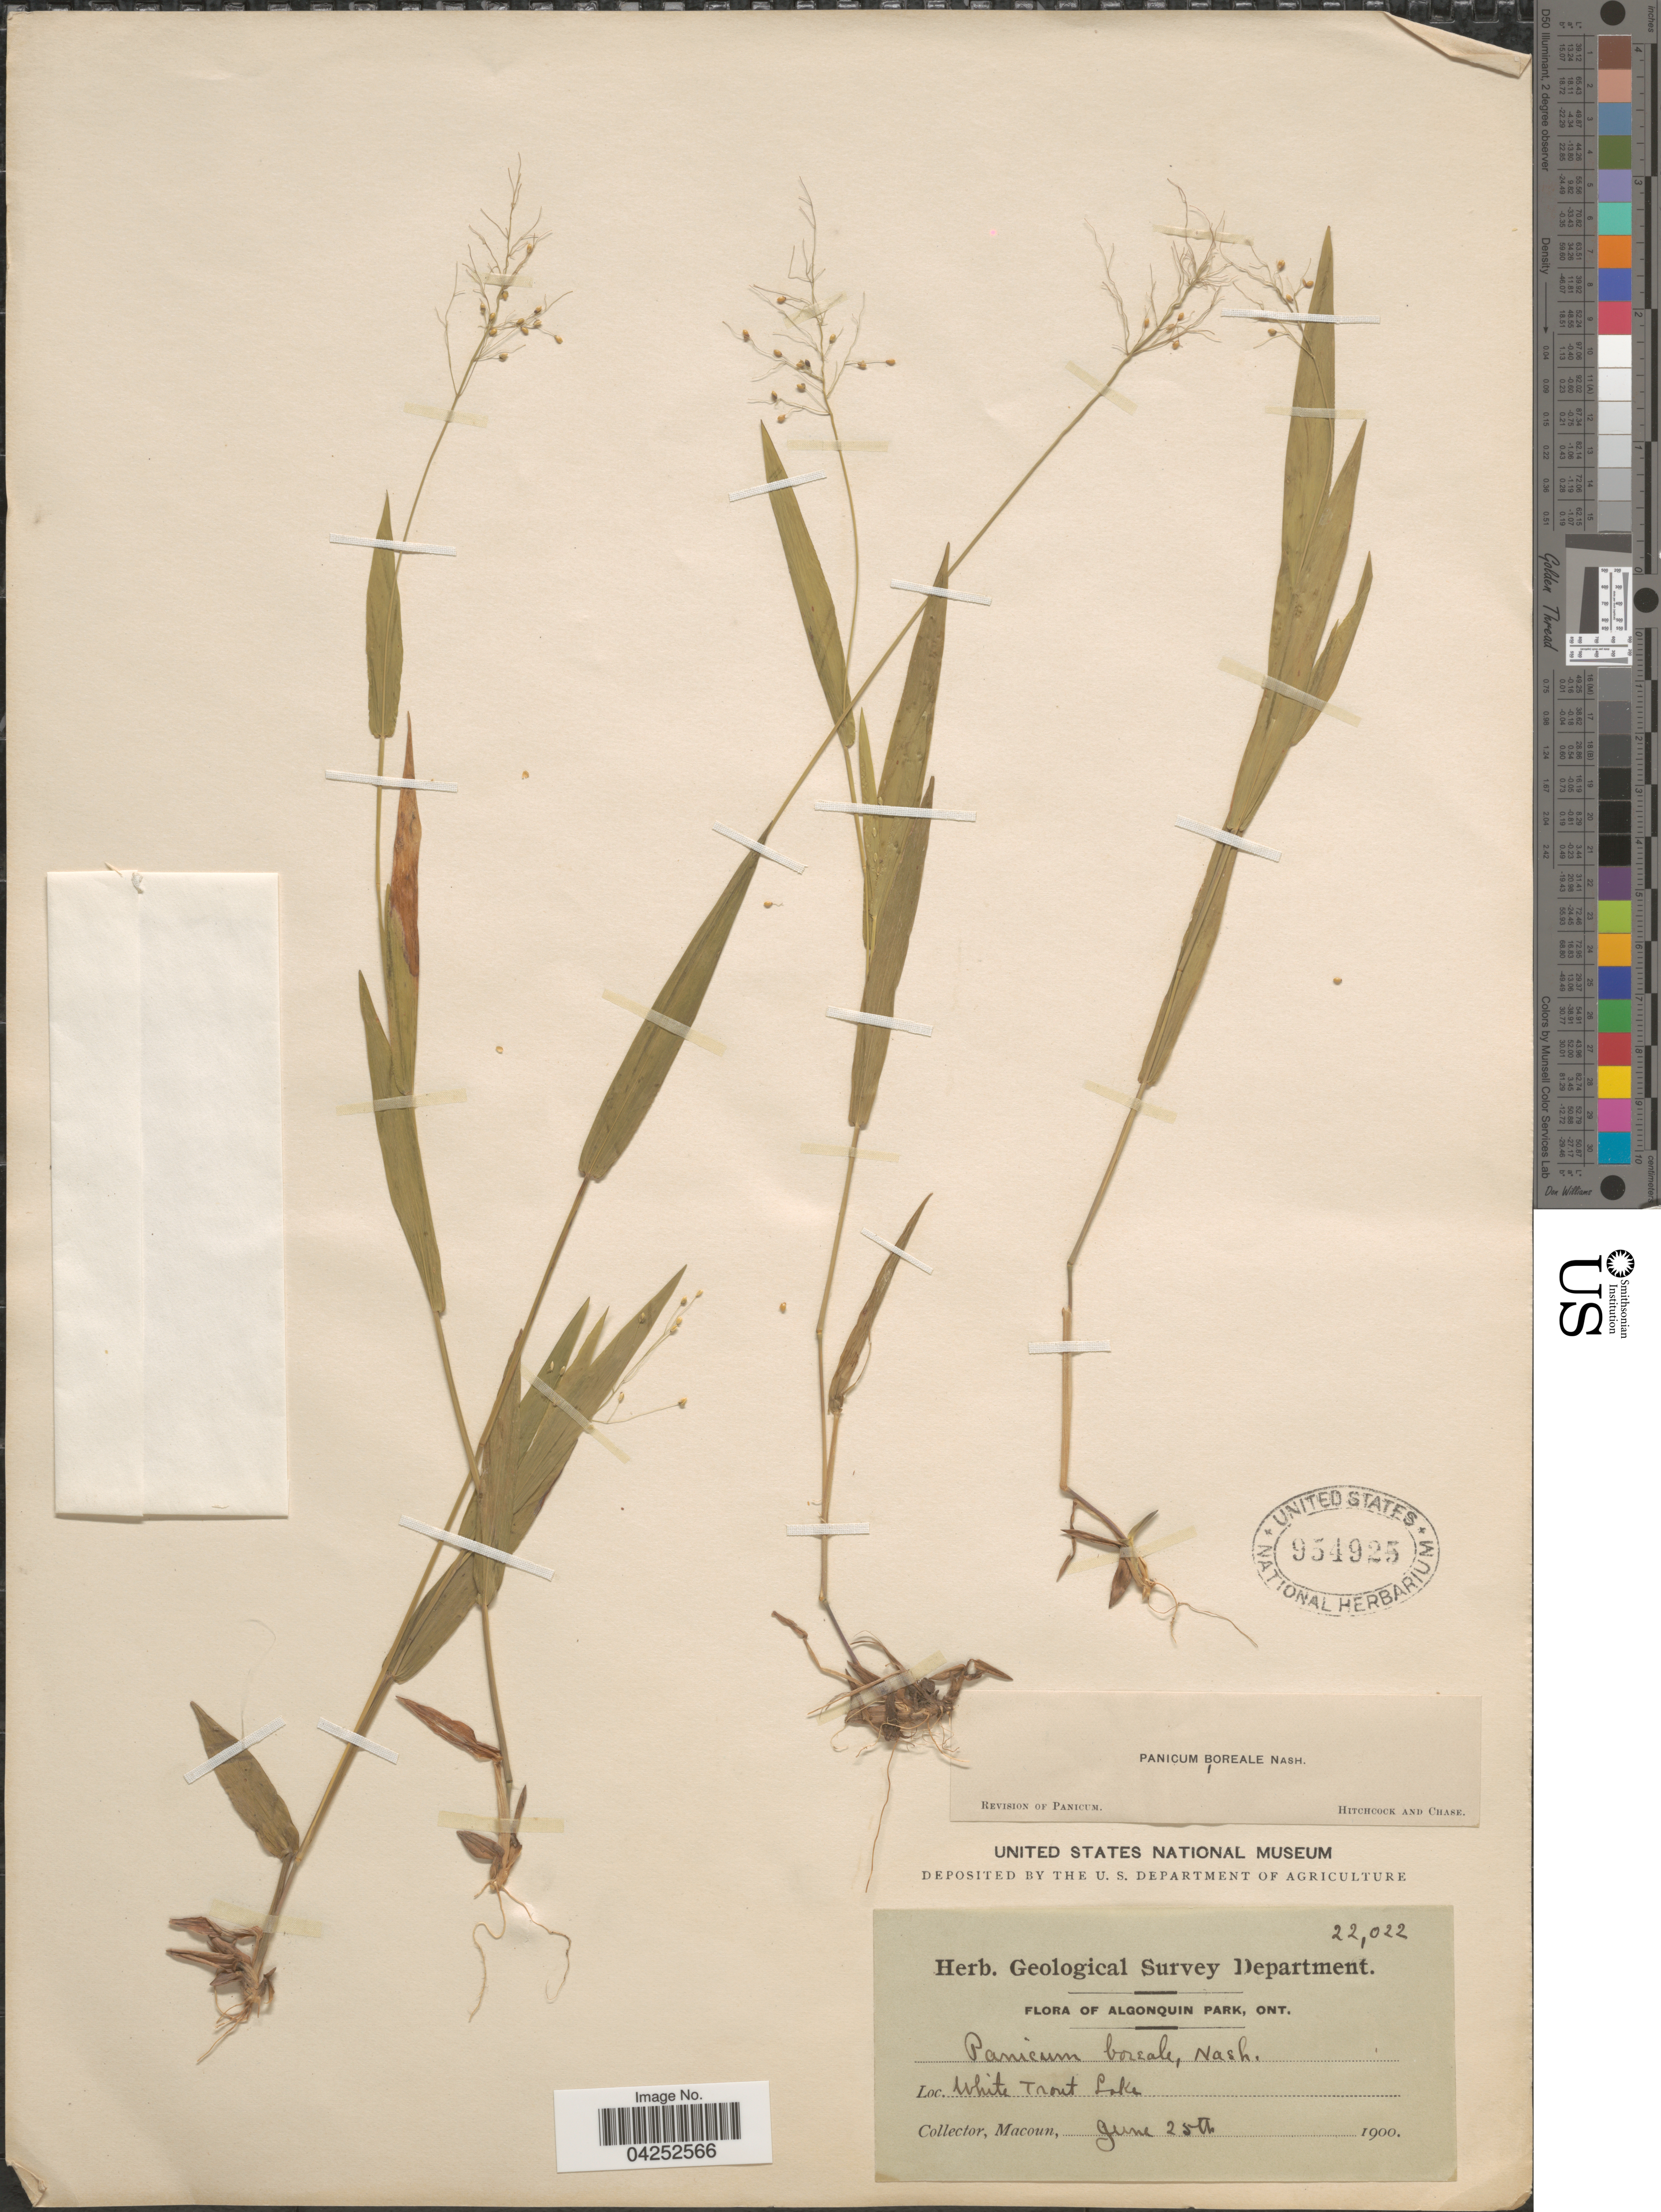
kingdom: Plantae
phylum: Tracheophyta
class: Liliopsida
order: Poales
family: Poaceae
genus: Dichanthelium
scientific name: Dichanthelium boreale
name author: (Nash) Freckmann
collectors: -- Macoun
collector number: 22022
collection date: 1900-06-25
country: Canada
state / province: Ontario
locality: Geological Survey Department. Algonquin Park. White Trout Lake.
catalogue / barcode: US 954925